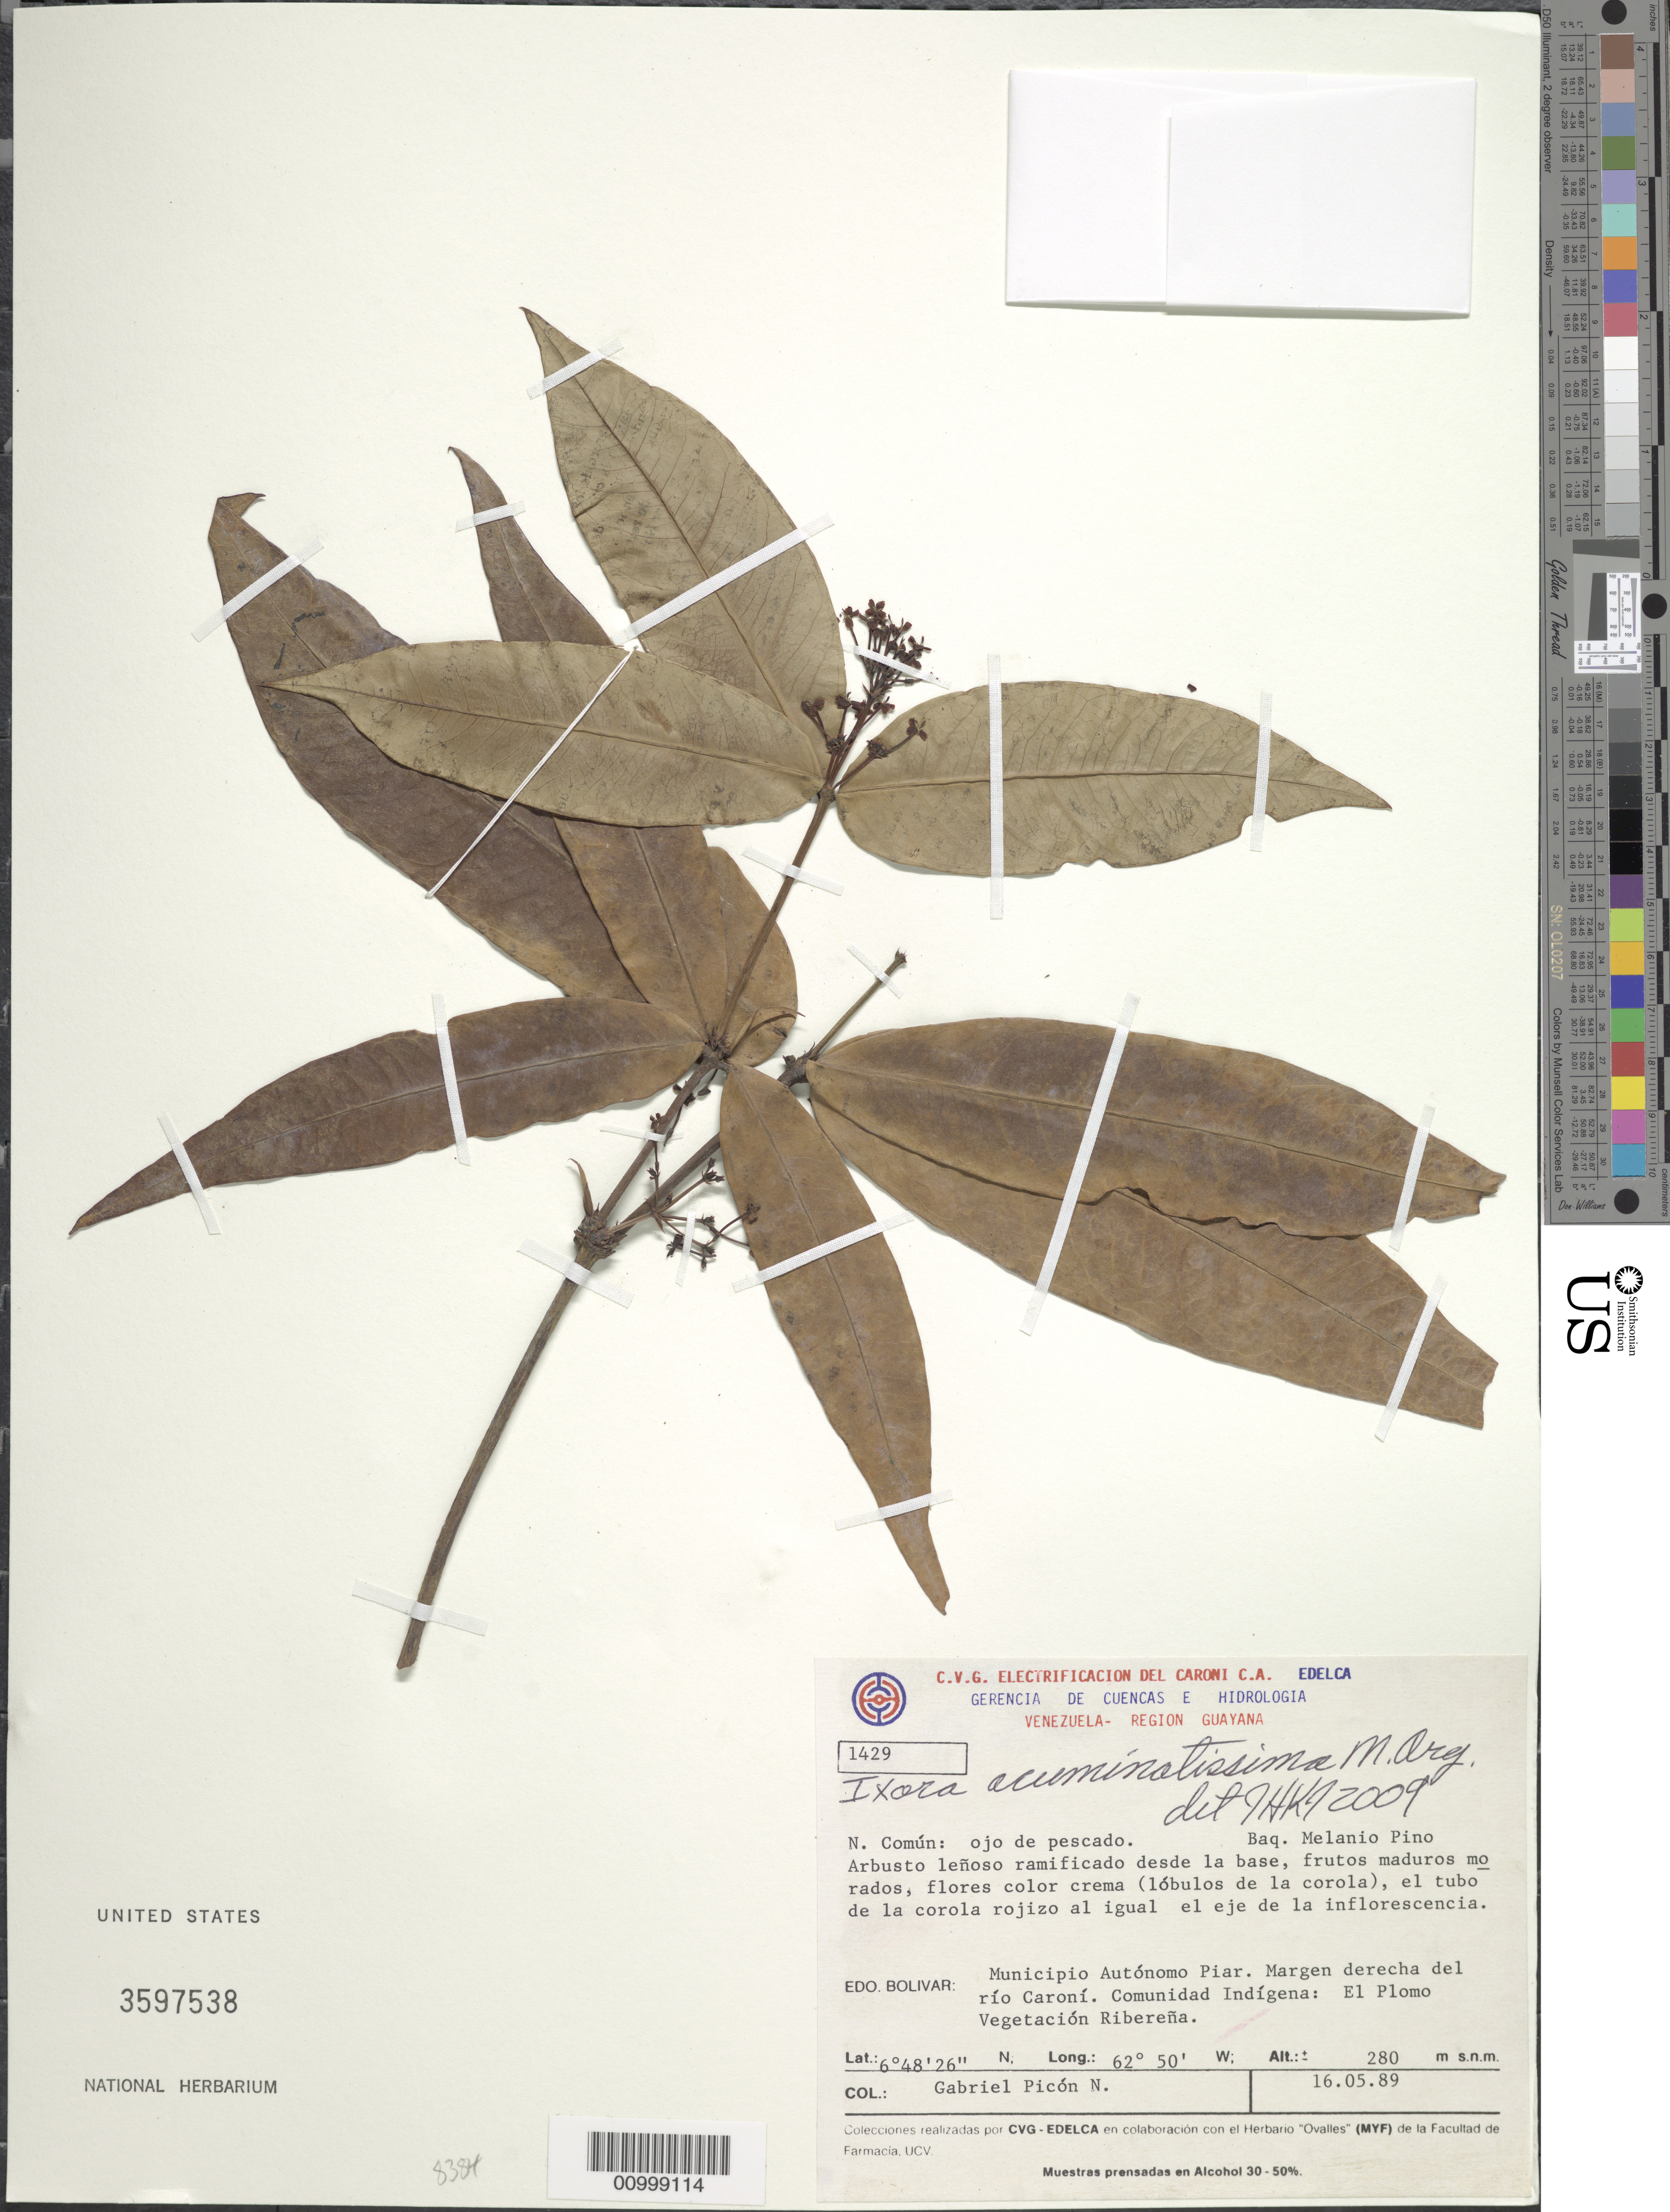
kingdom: Plantae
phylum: Tracheophyta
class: Magnoliopsida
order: Gentianales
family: Rubiaceae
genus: Ixora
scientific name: Ixora acuminatissima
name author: Müll. Arg.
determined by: Kirkbride, J. H.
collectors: G. Picón Navas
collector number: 1429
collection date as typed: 16-May-89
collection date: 1989-05-16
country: Venezuela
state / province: Bolívar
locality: Municipio Autonomo Piar. Margen derecha del rio Caroni. Comunidad Indigena: El Plomo Vegetacion Riberena.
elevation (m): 280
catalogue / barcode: US 3597538